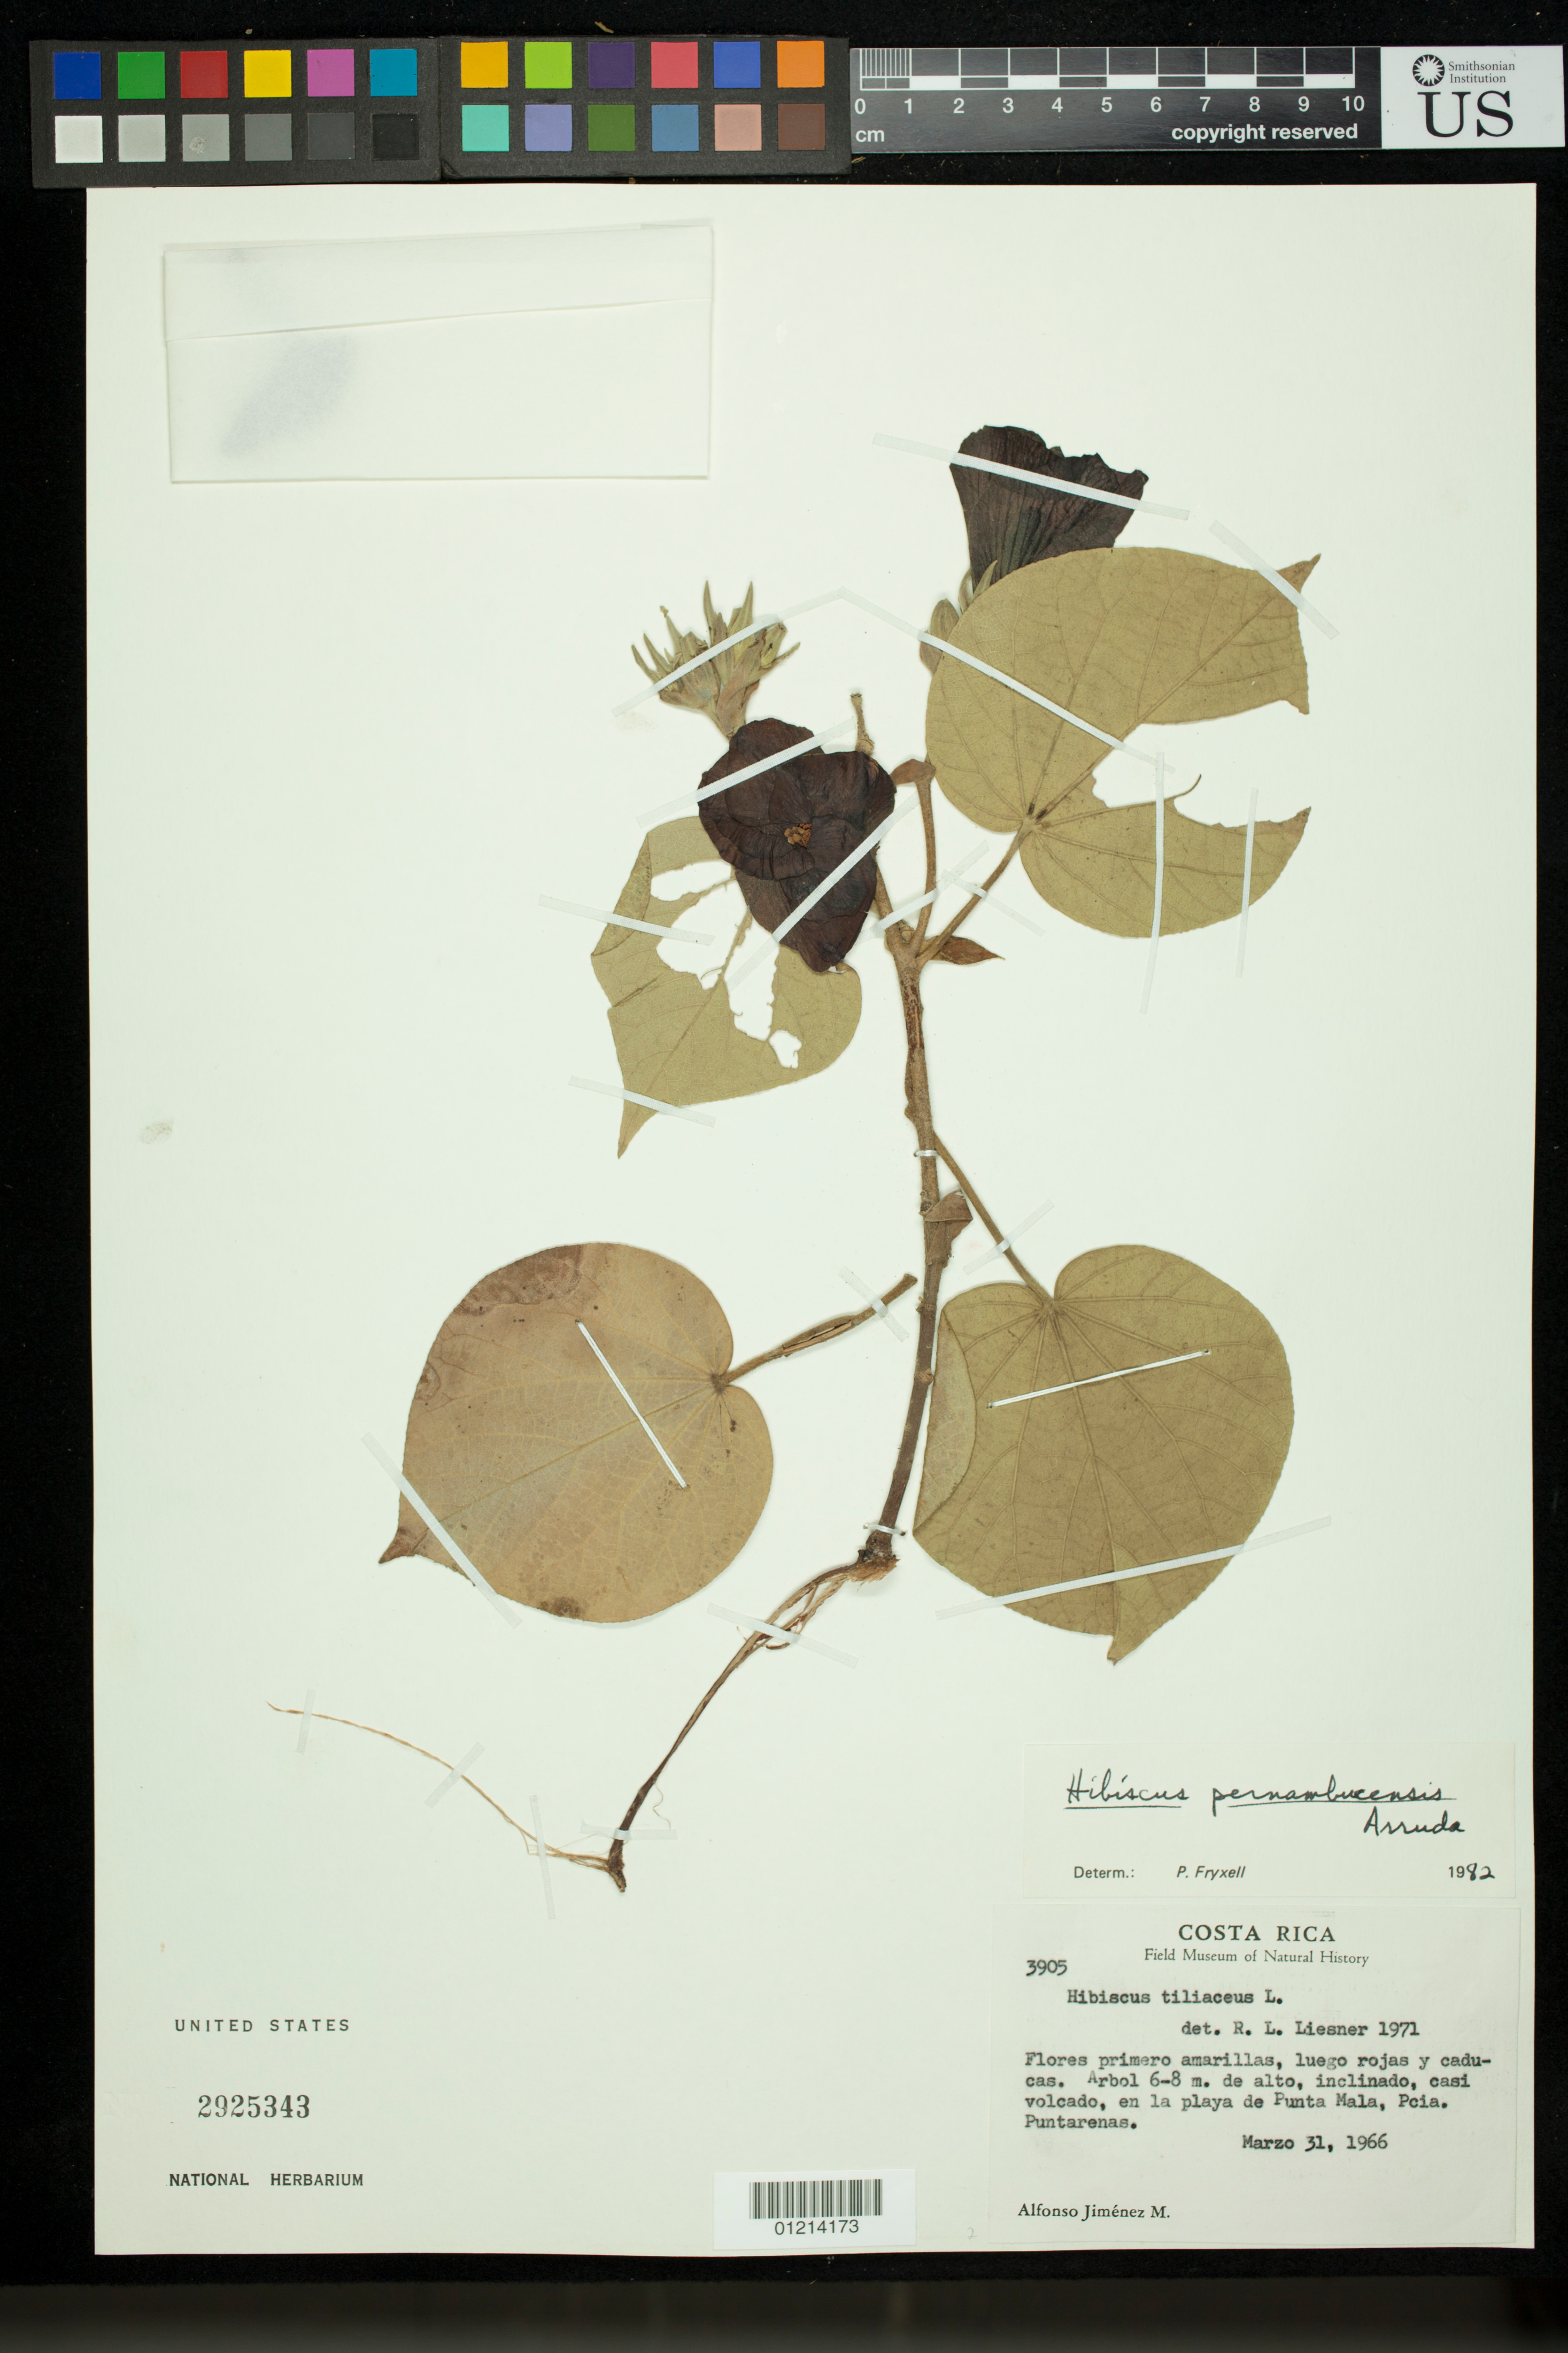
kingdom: Plantae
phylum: Tracheophyta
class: Magnoliopsida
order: Malvales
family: Malvaceae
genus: Talipariti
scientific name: Talipariti tiliaceum var. tiliaceum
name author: (L.) Fryxell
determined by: Dorr, Laurence J., Curator (BOT), Smithsonian Institution - National Museum of Natural History (UNITED STATES)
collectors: A. Jiménez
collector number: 3905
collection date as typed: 31 Mar 1966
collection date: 1966-03-31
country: Costa Rica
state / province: Puntarenas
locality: en la playa de Punta Mala, Poia. Puntarenas.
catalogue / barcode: US 2925343